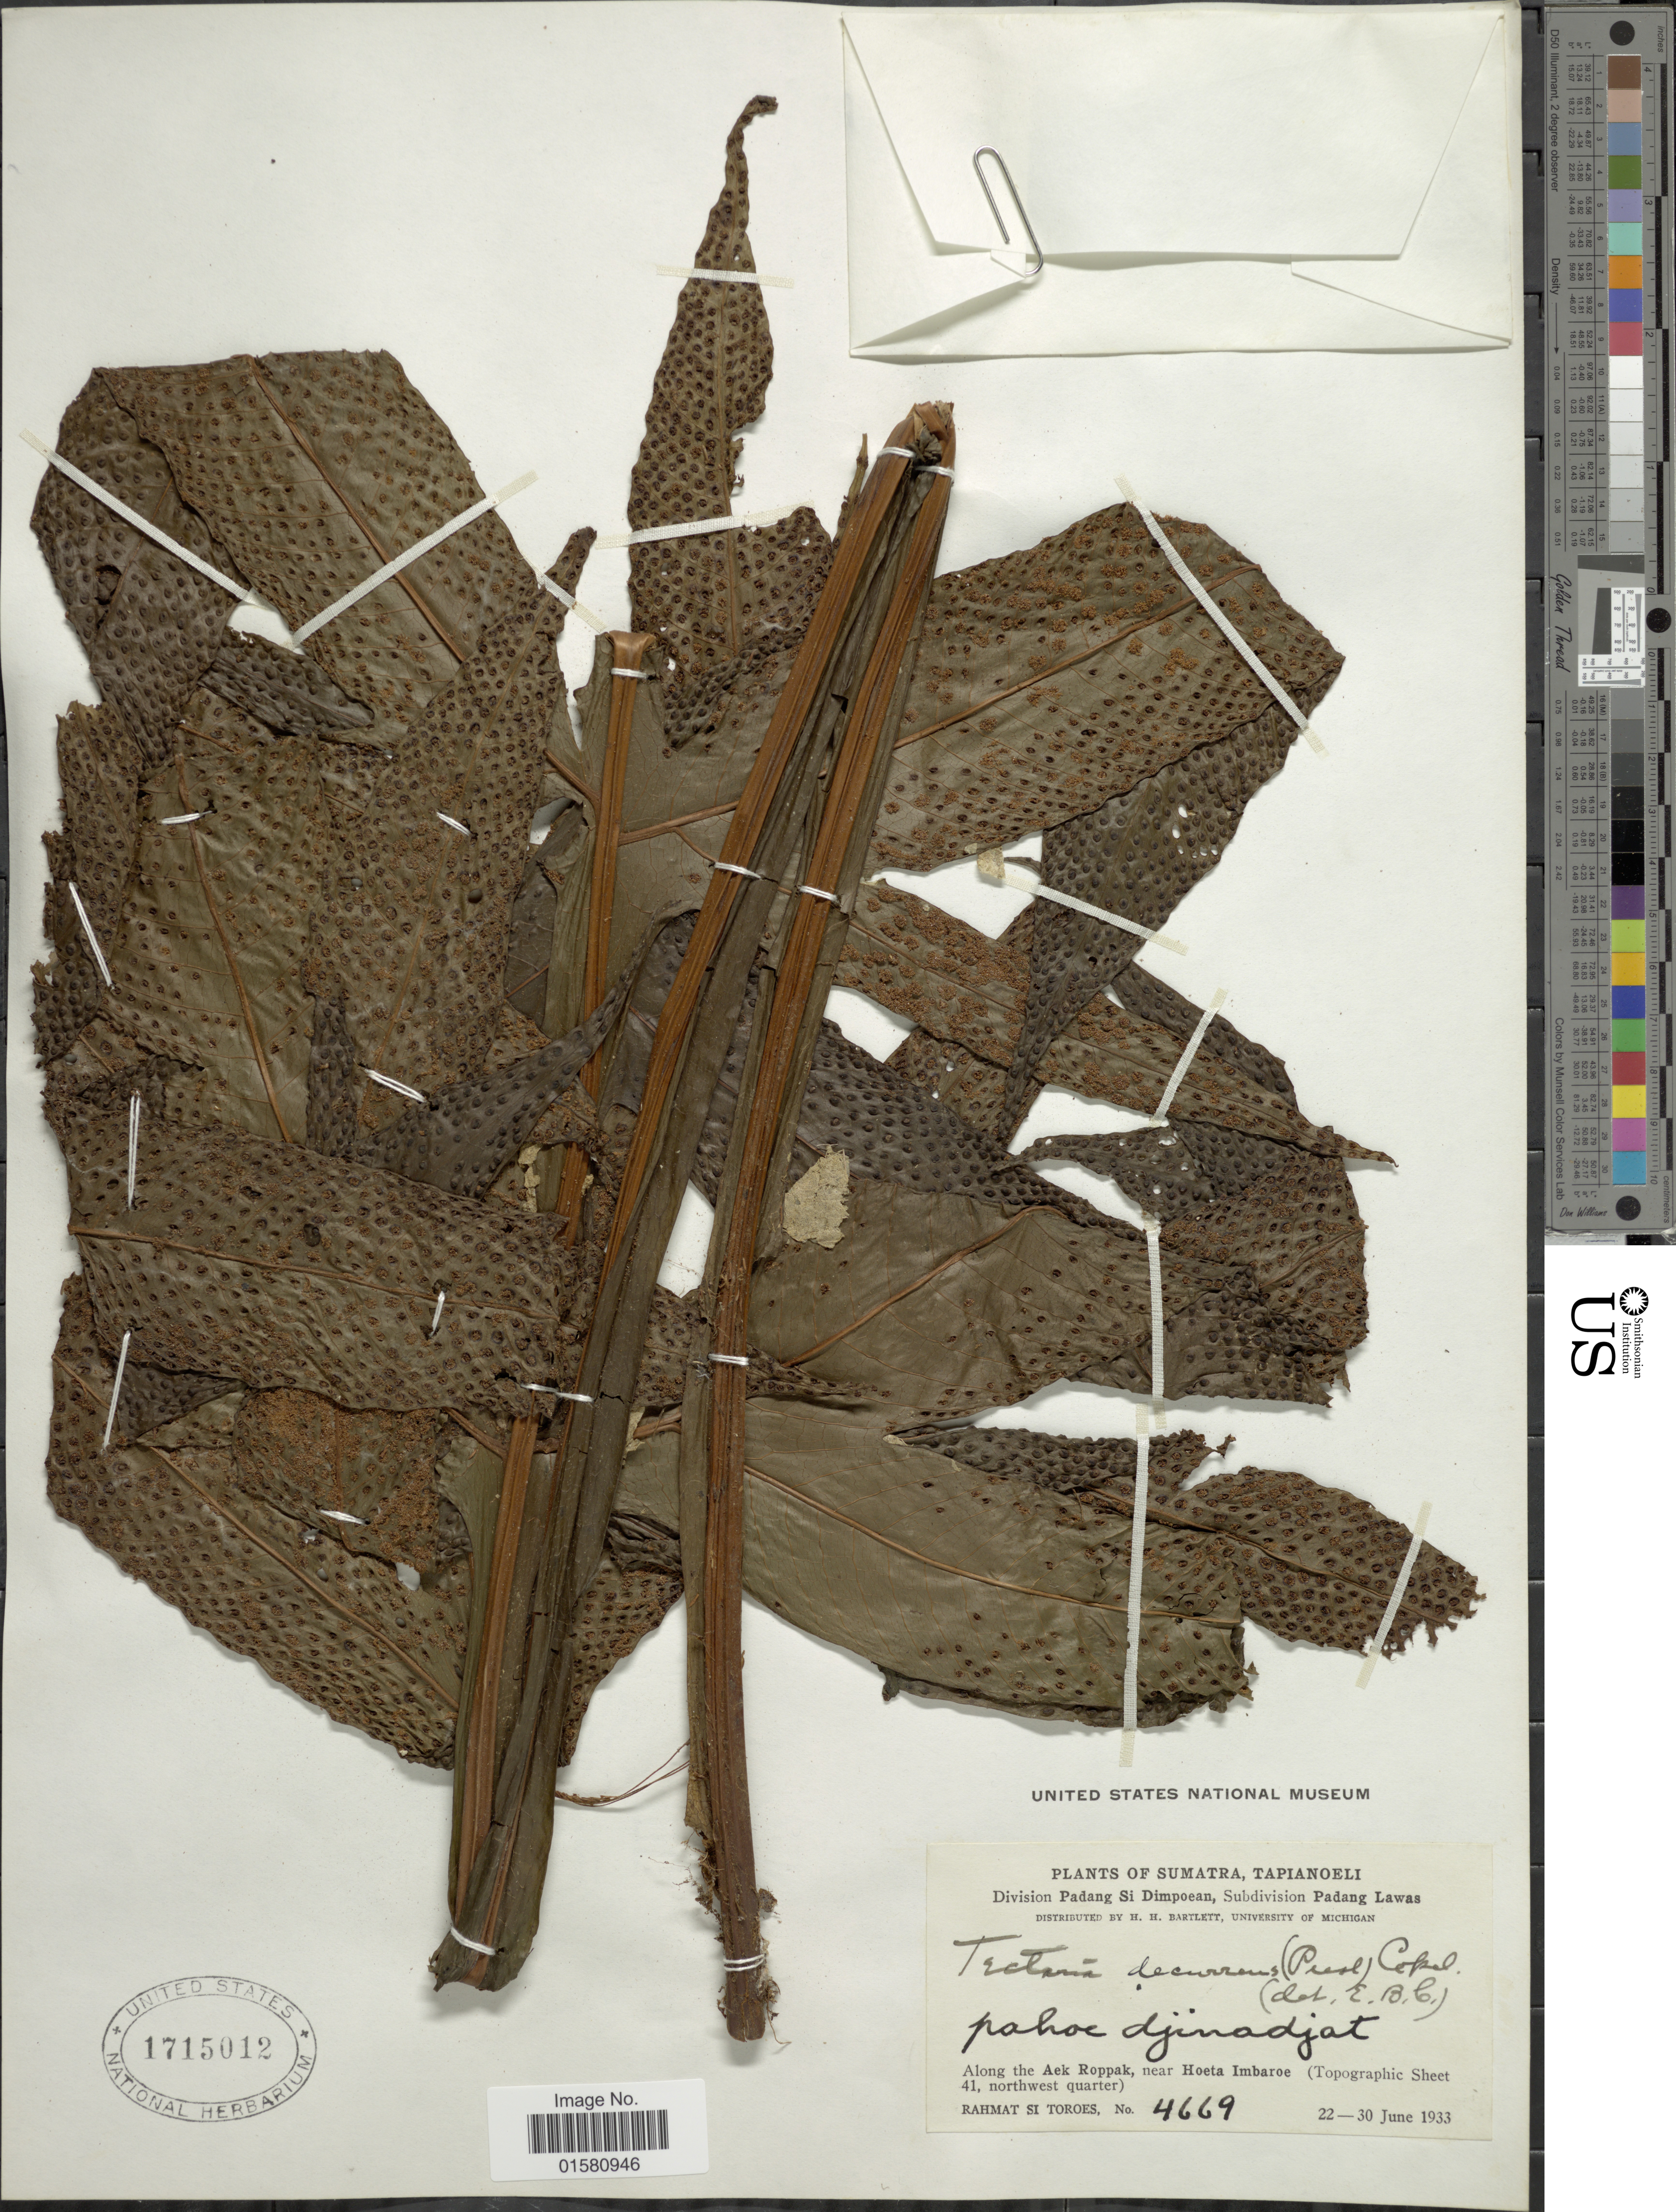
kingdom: Plantae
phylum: Tracheophyta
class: Polypodiopsida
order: Polypodiales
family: Tectariaceae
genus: Tectaria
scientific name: Tectaria decurrens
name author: (Presel.) Copel. in Elmer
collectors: Rahmat Si Boeea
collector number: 4669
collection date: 1933-06-22/1933-06-30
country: Indonesia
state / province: Sumatra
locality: Tapianoeli. Pahoe Djinadjat. Along the Aek Roppak, near Hoeta Imbaroe (Topographic Sheet 41, northwest quarter)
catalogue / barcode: US 1715012